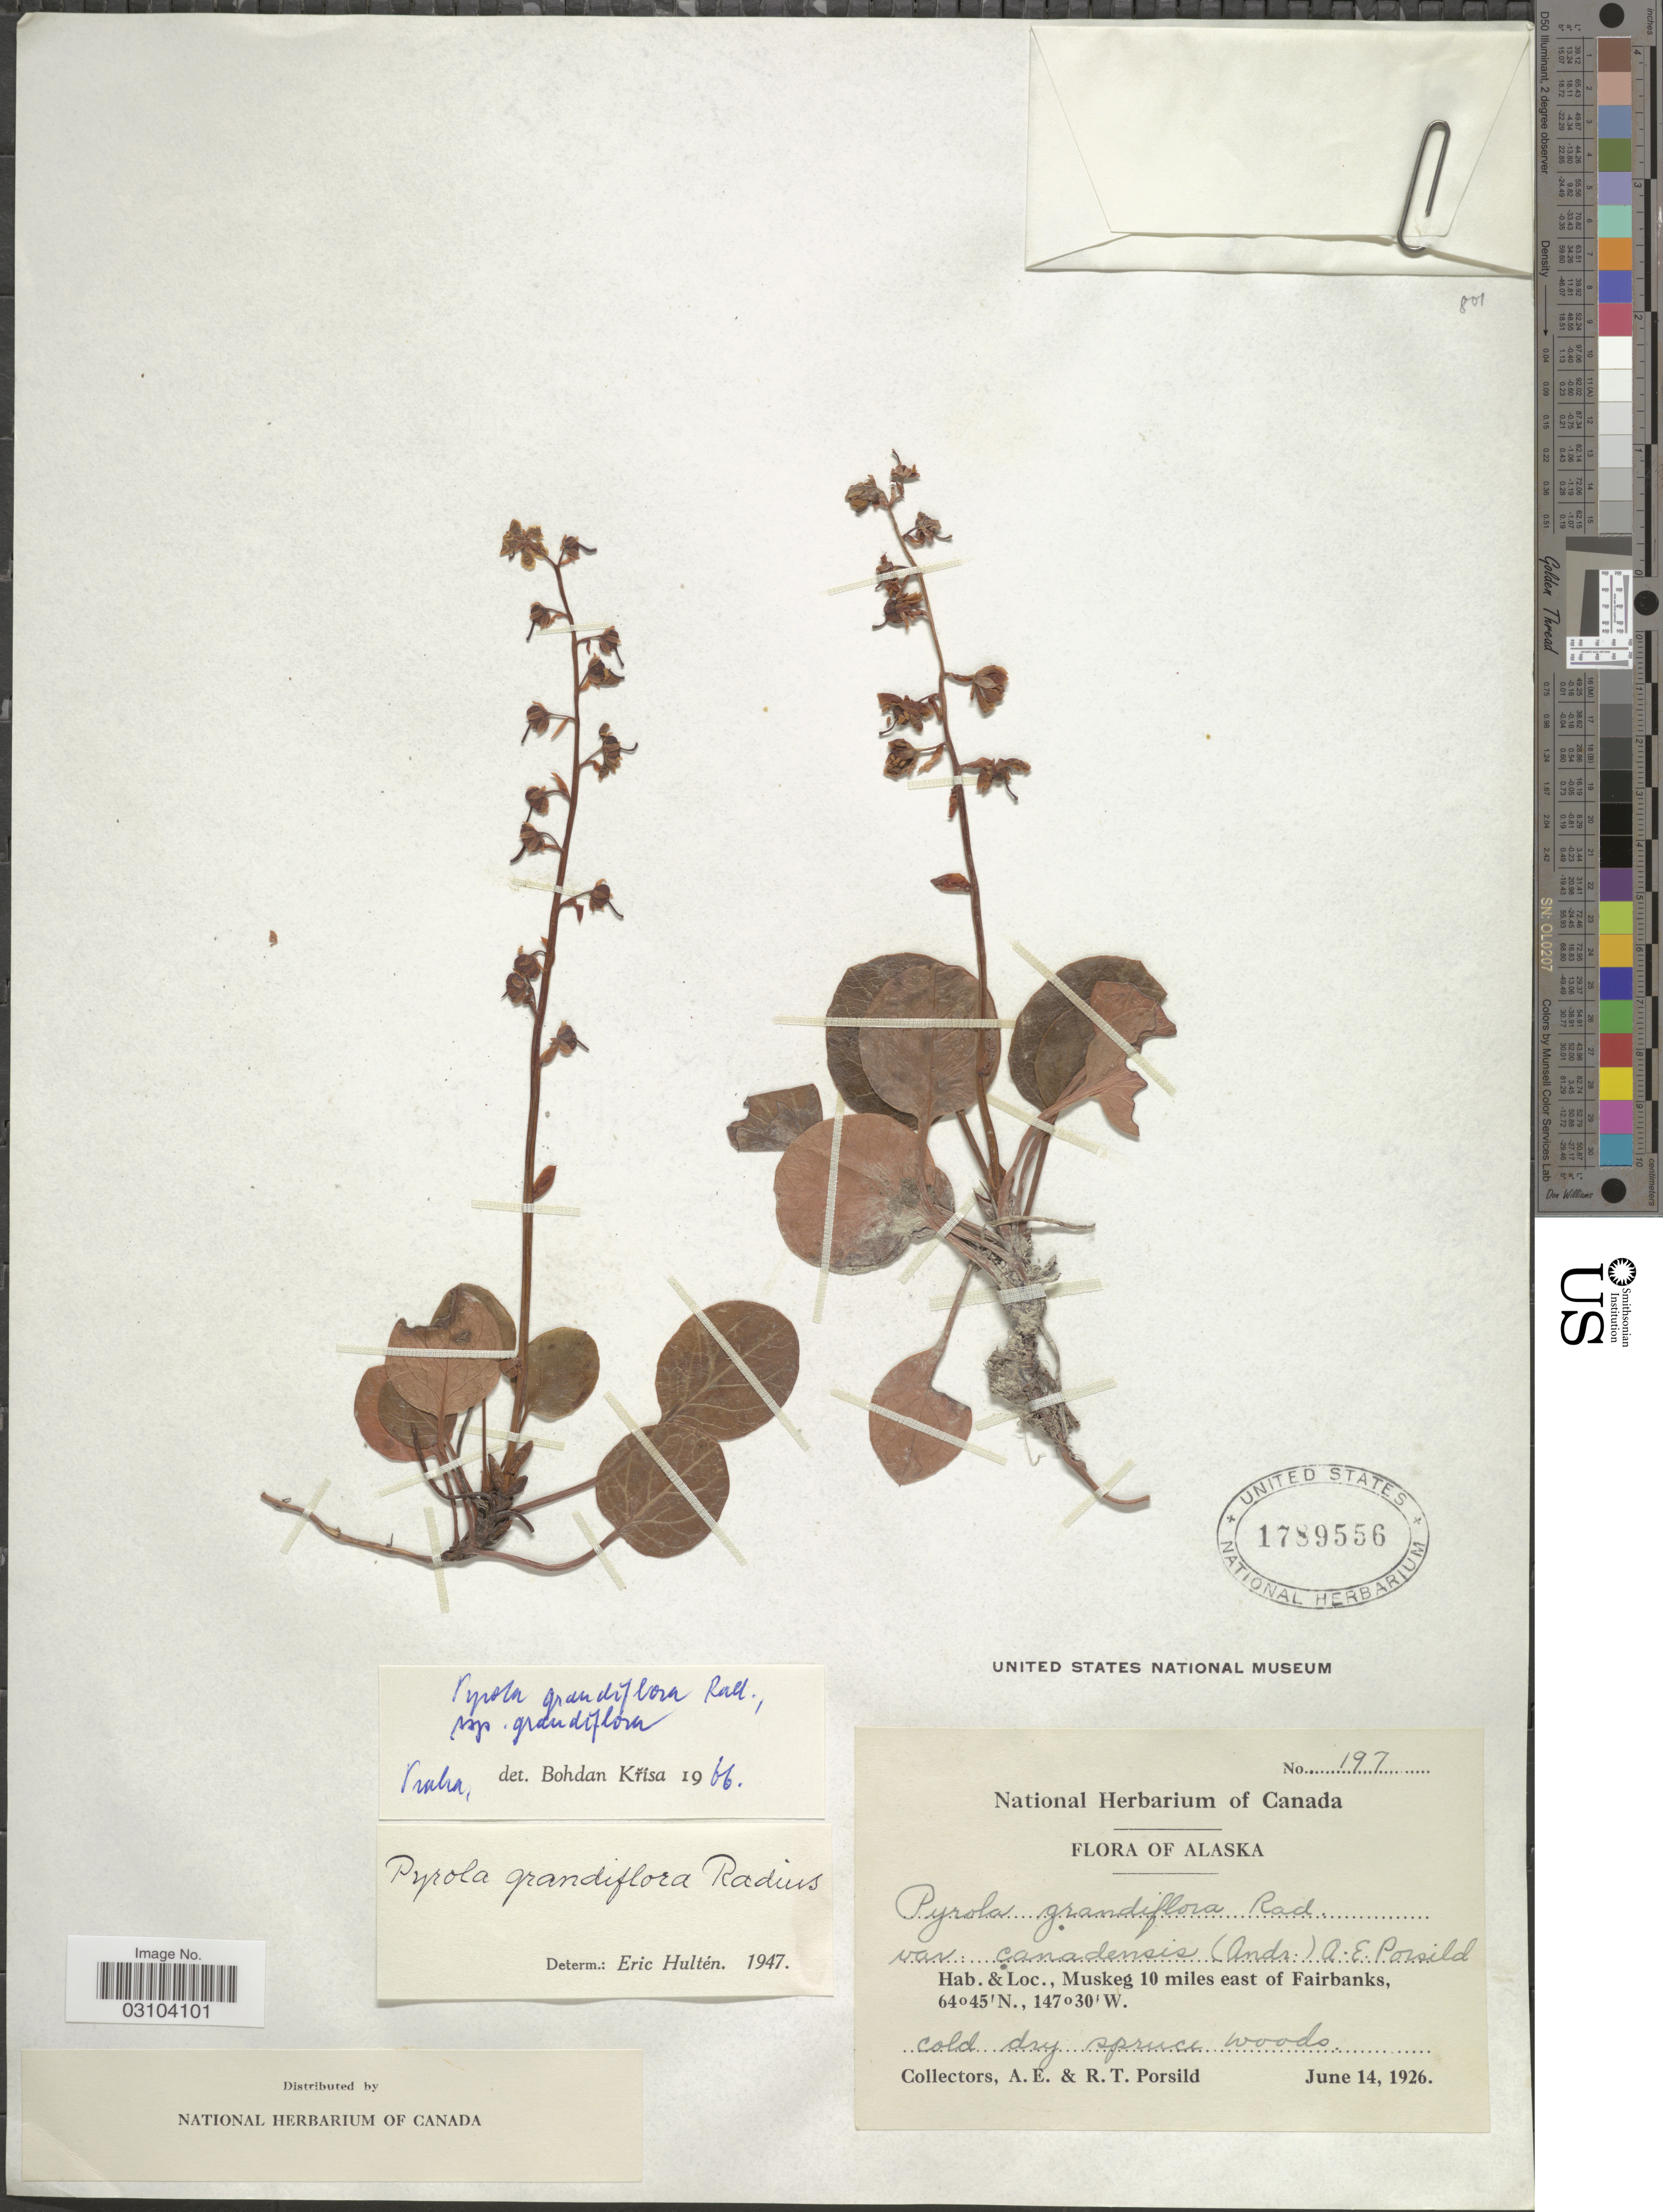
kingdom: Plantae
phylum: Tracheophyta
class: Magnoliopsida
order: Ericales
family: Ericaceae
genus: Pyrola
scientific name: Pyrola grandiflora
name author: Radius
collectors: A. E. Porsild & R. T. Porsild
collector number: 197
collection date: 1926-06-14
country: United States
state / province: Alaska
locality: Muskeg 10 miles east of Fairbanks.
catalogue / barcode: US 1789556